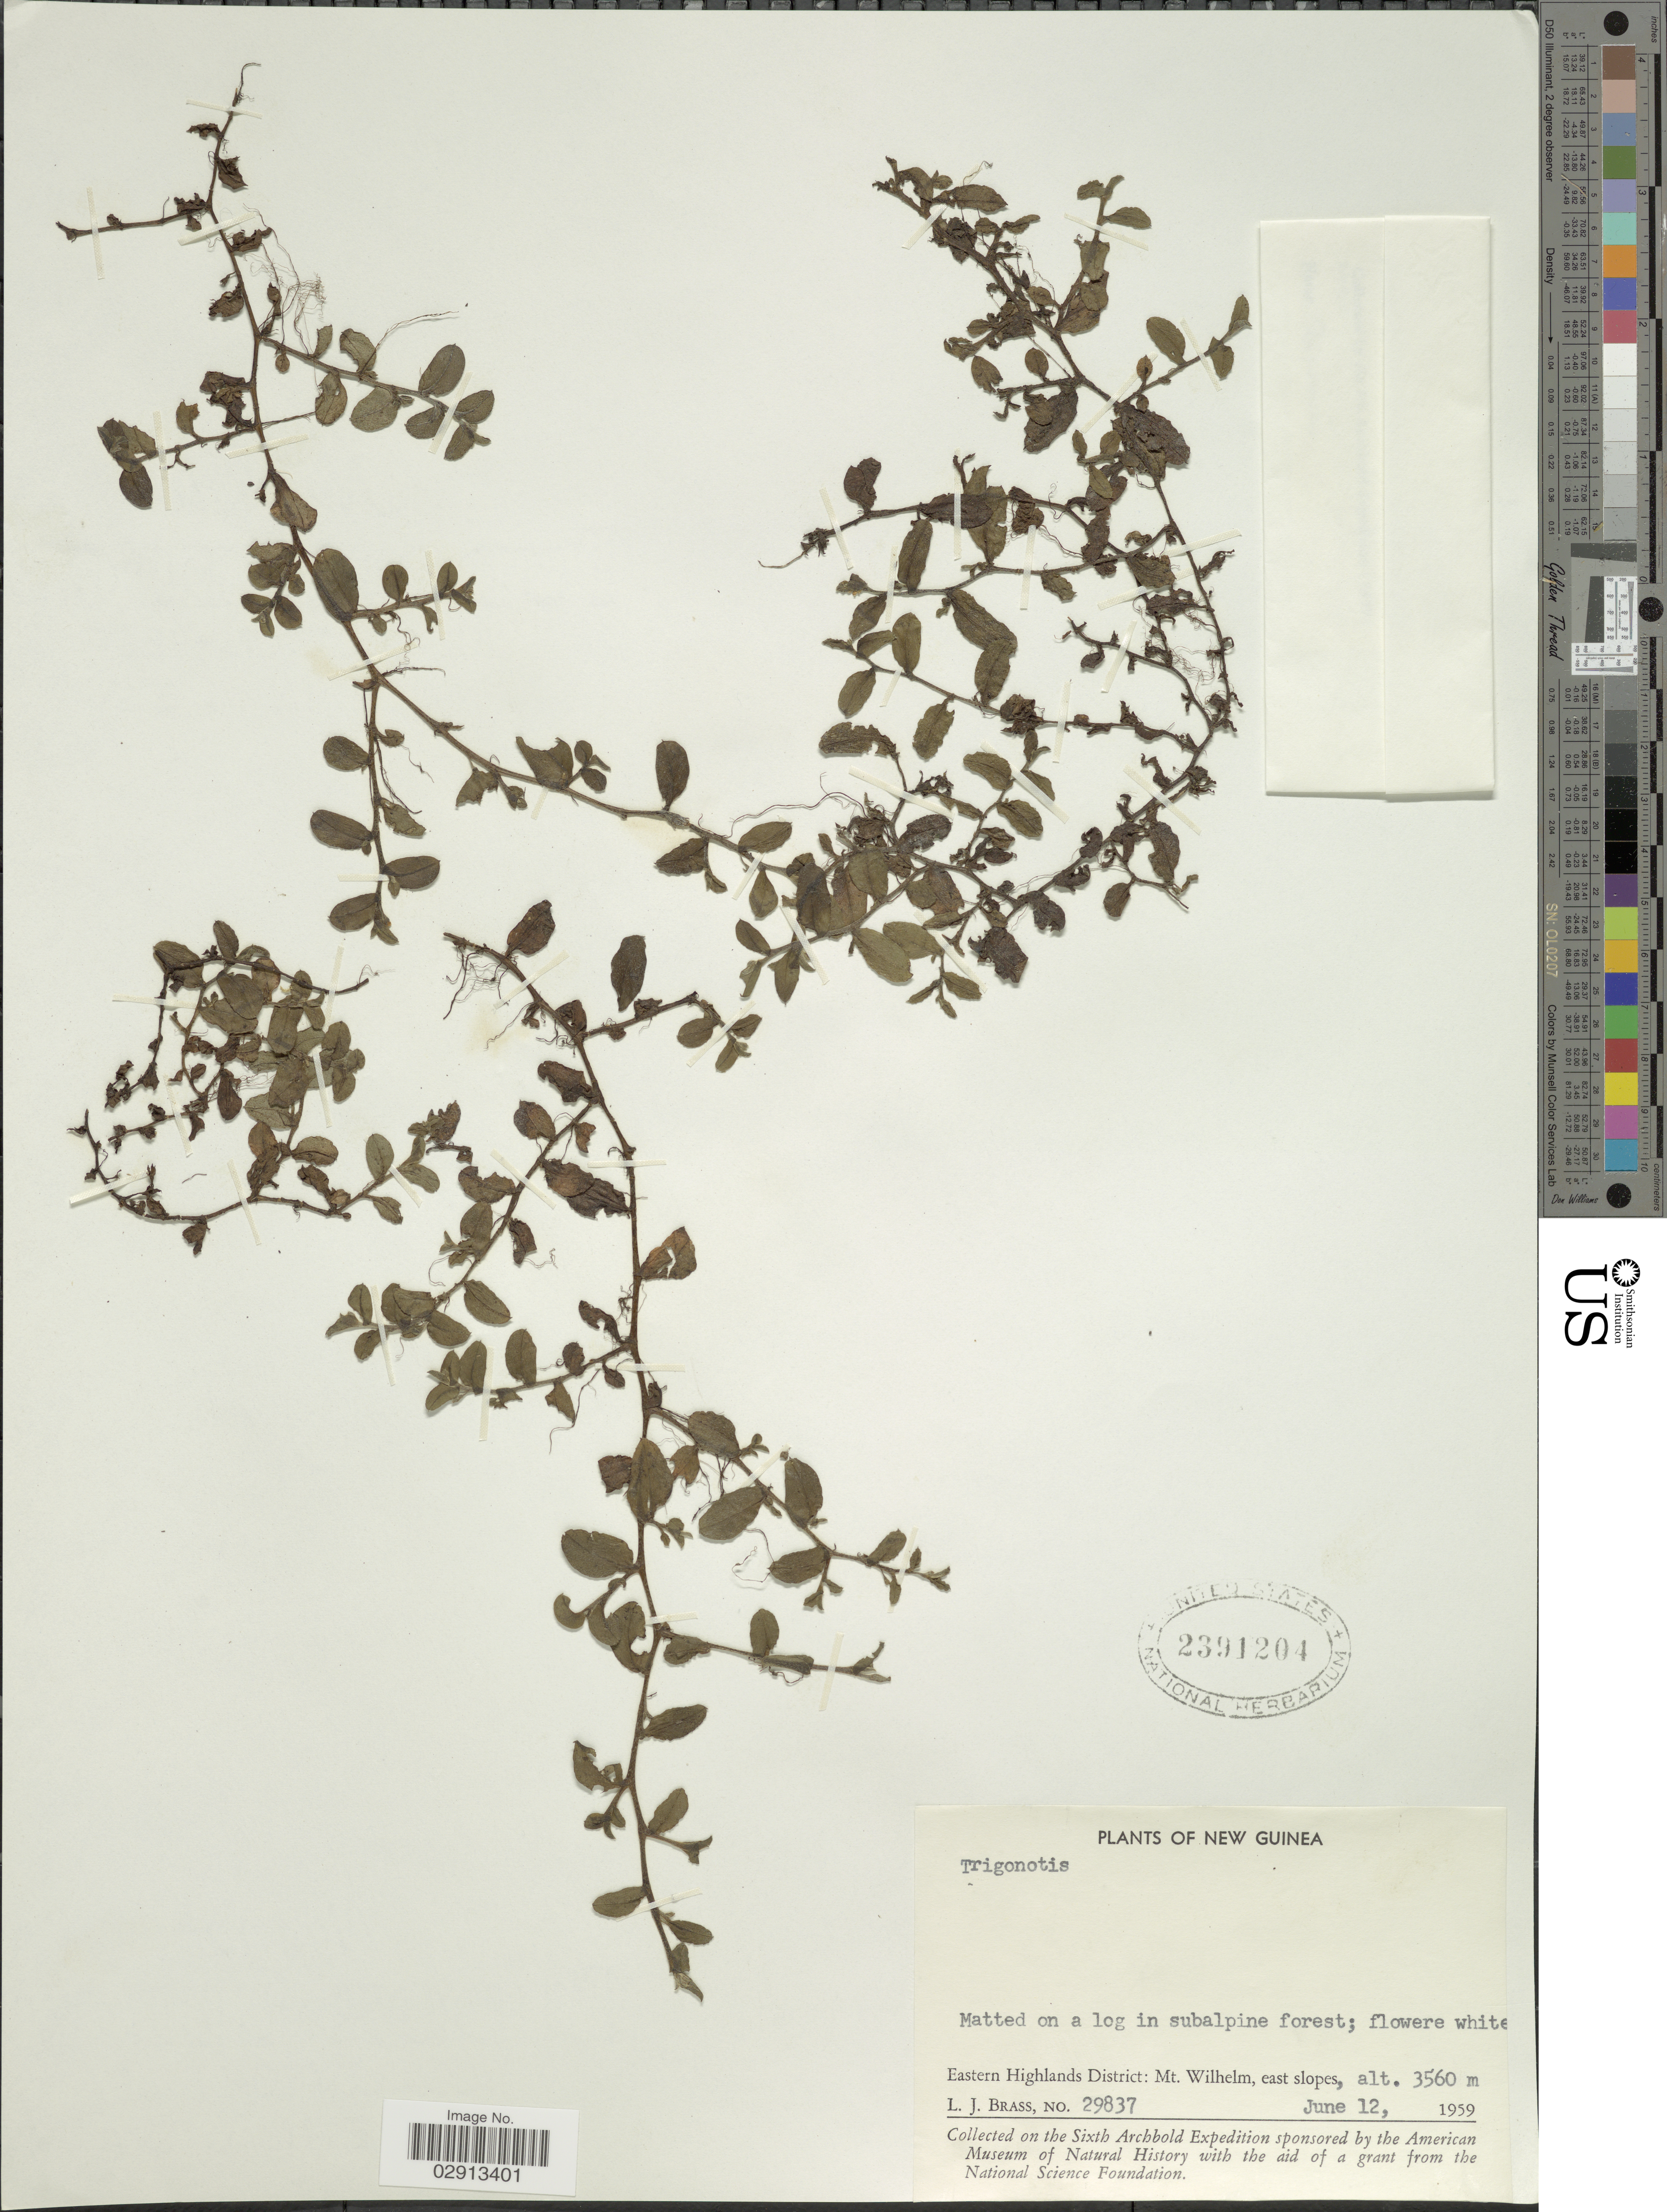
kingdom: Plantae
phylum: Tracheophyta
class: Magnoliopsida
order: Boraginales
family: Boraginaceae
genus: Trigonotis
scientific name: Trigonotis sp.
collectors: L. J. Brass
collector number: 29837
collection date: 1959-06-12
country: Papua New Guinea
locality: New Guinea. Eastern Highlands District: Mt. Wilhelm, east slopes.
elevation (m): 3560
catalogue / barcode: US 2391204